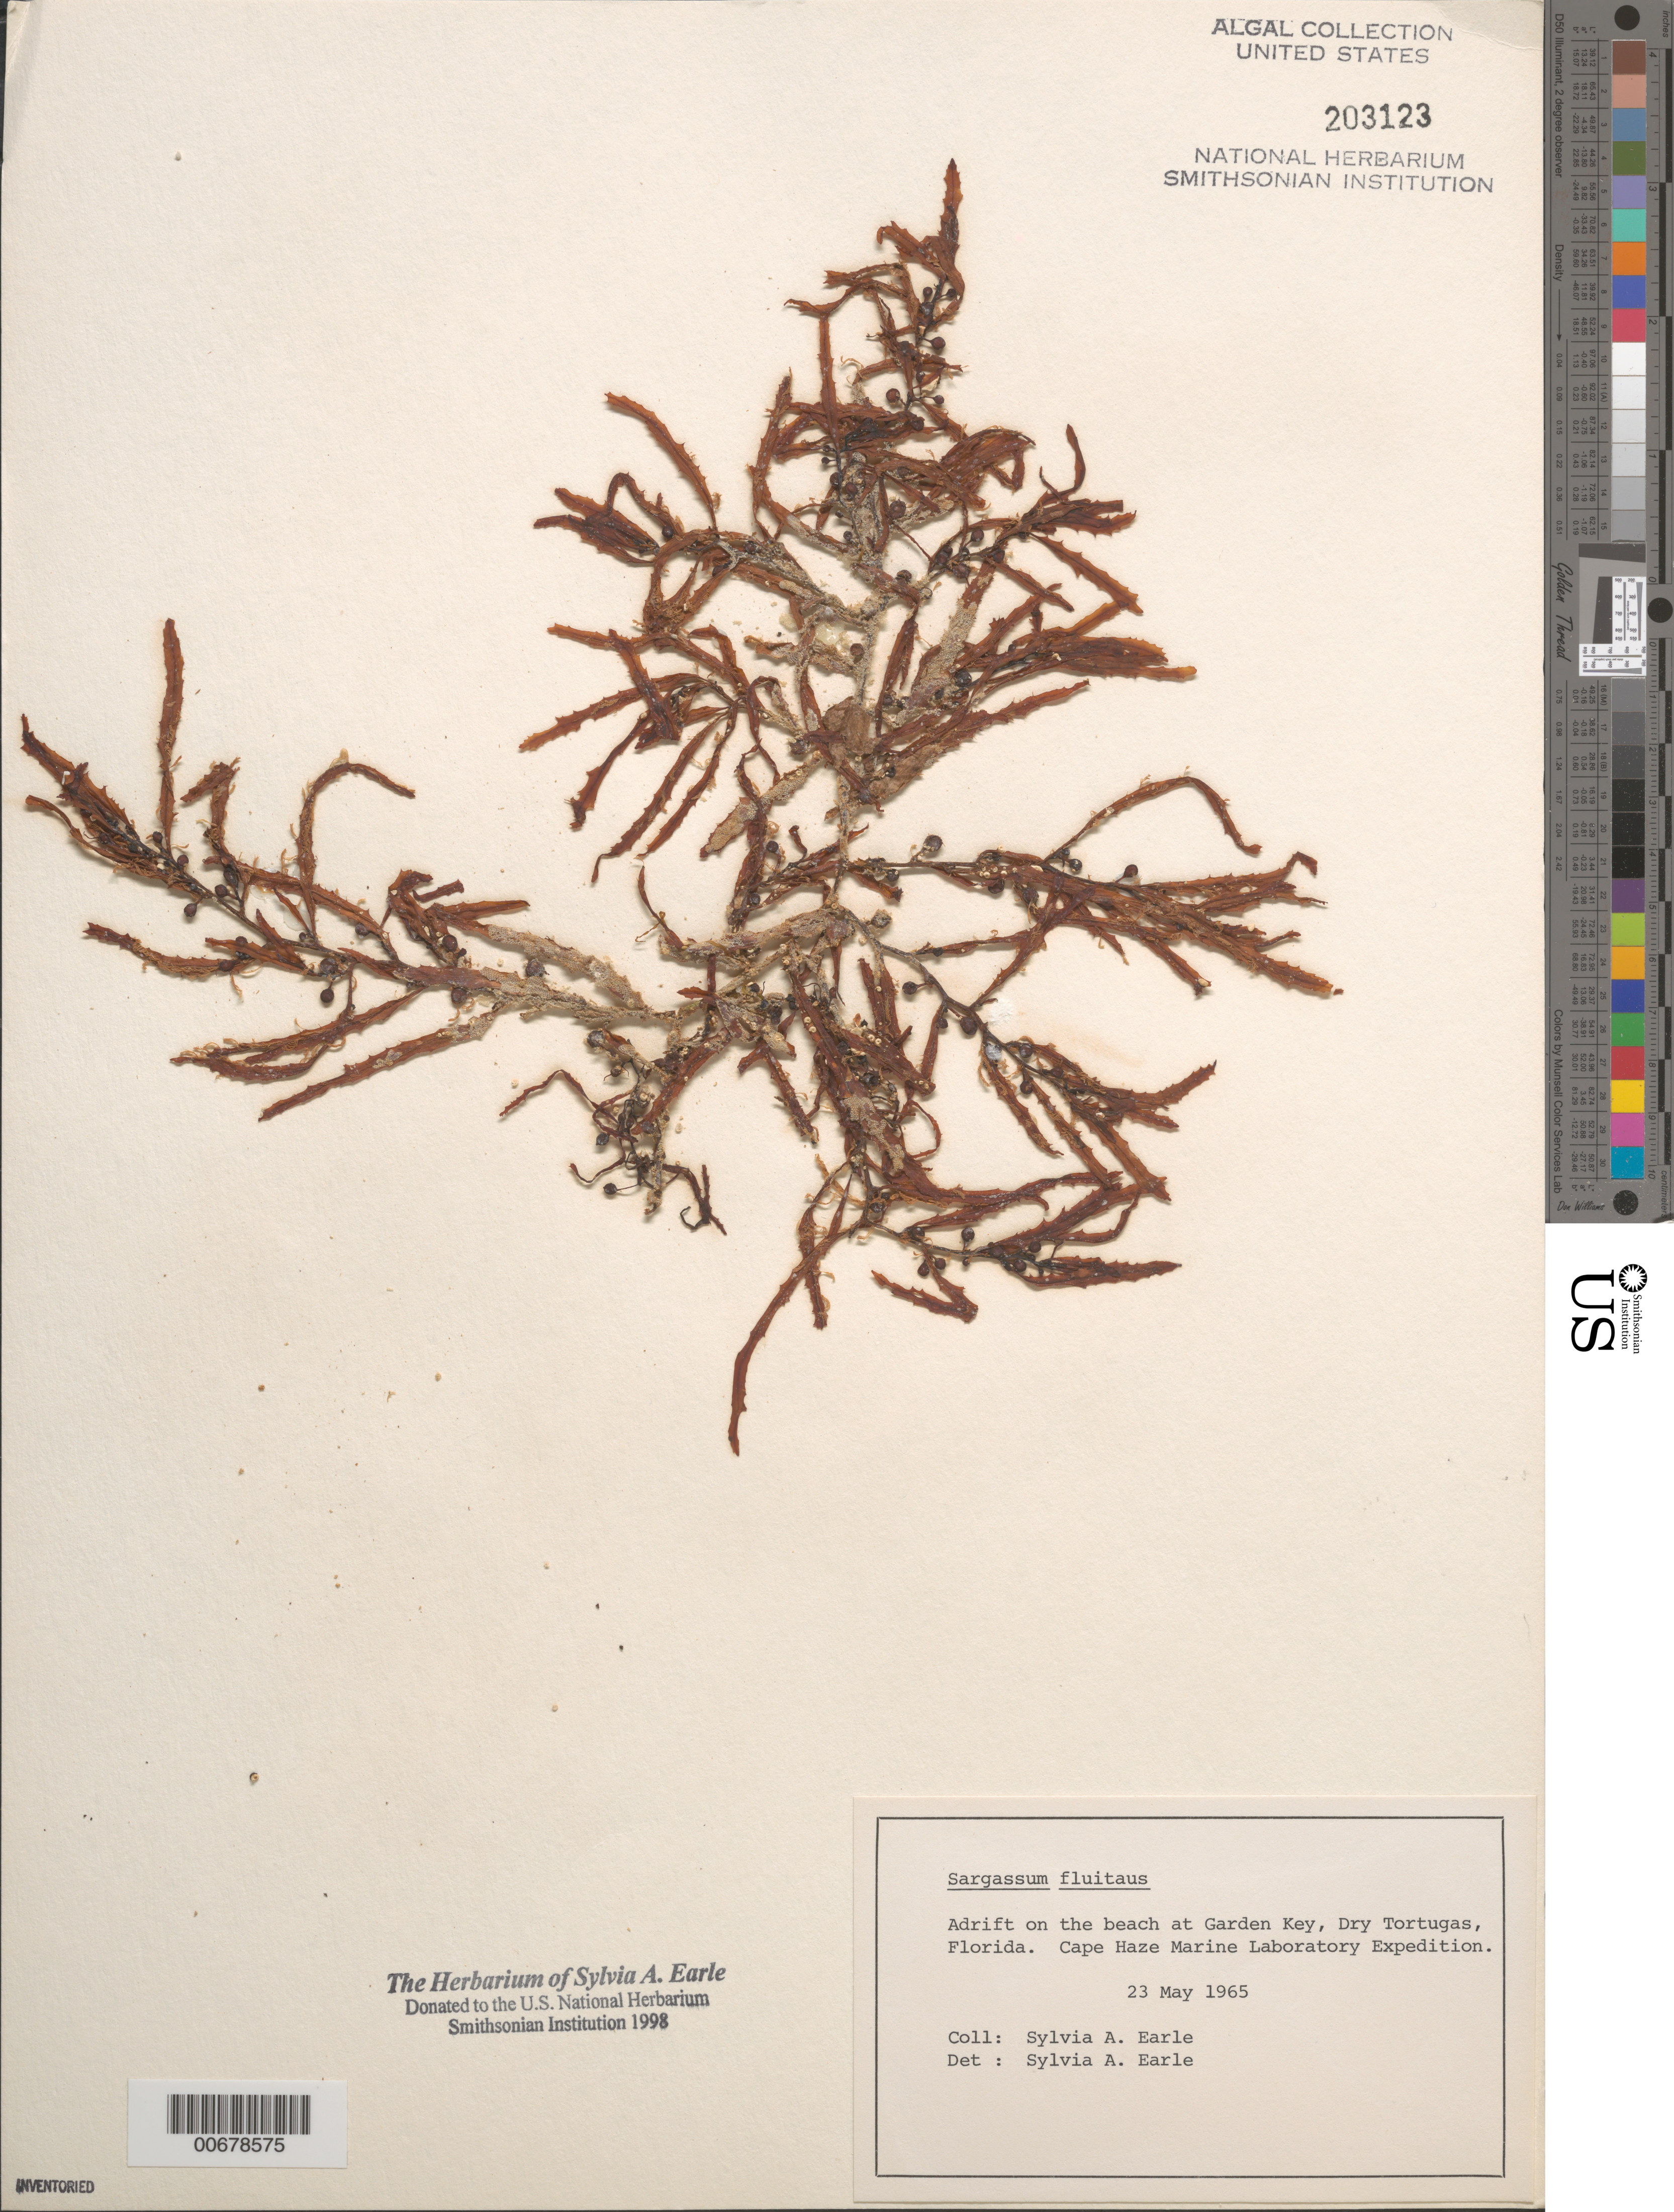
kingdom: Chromista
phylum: Ochrophyta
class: Phaeophyceae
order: Fucales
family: Sargassaceae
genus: Sargassum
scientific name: Sargassum fluitans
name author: (Børgesen) Børgesen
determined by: Earle, S. A.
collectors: S. A. Earle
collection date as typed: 23 May 1965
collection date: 1965-05-23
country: United States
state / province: Florida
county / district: Monroe County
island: Garden Key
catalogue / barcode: US 203123